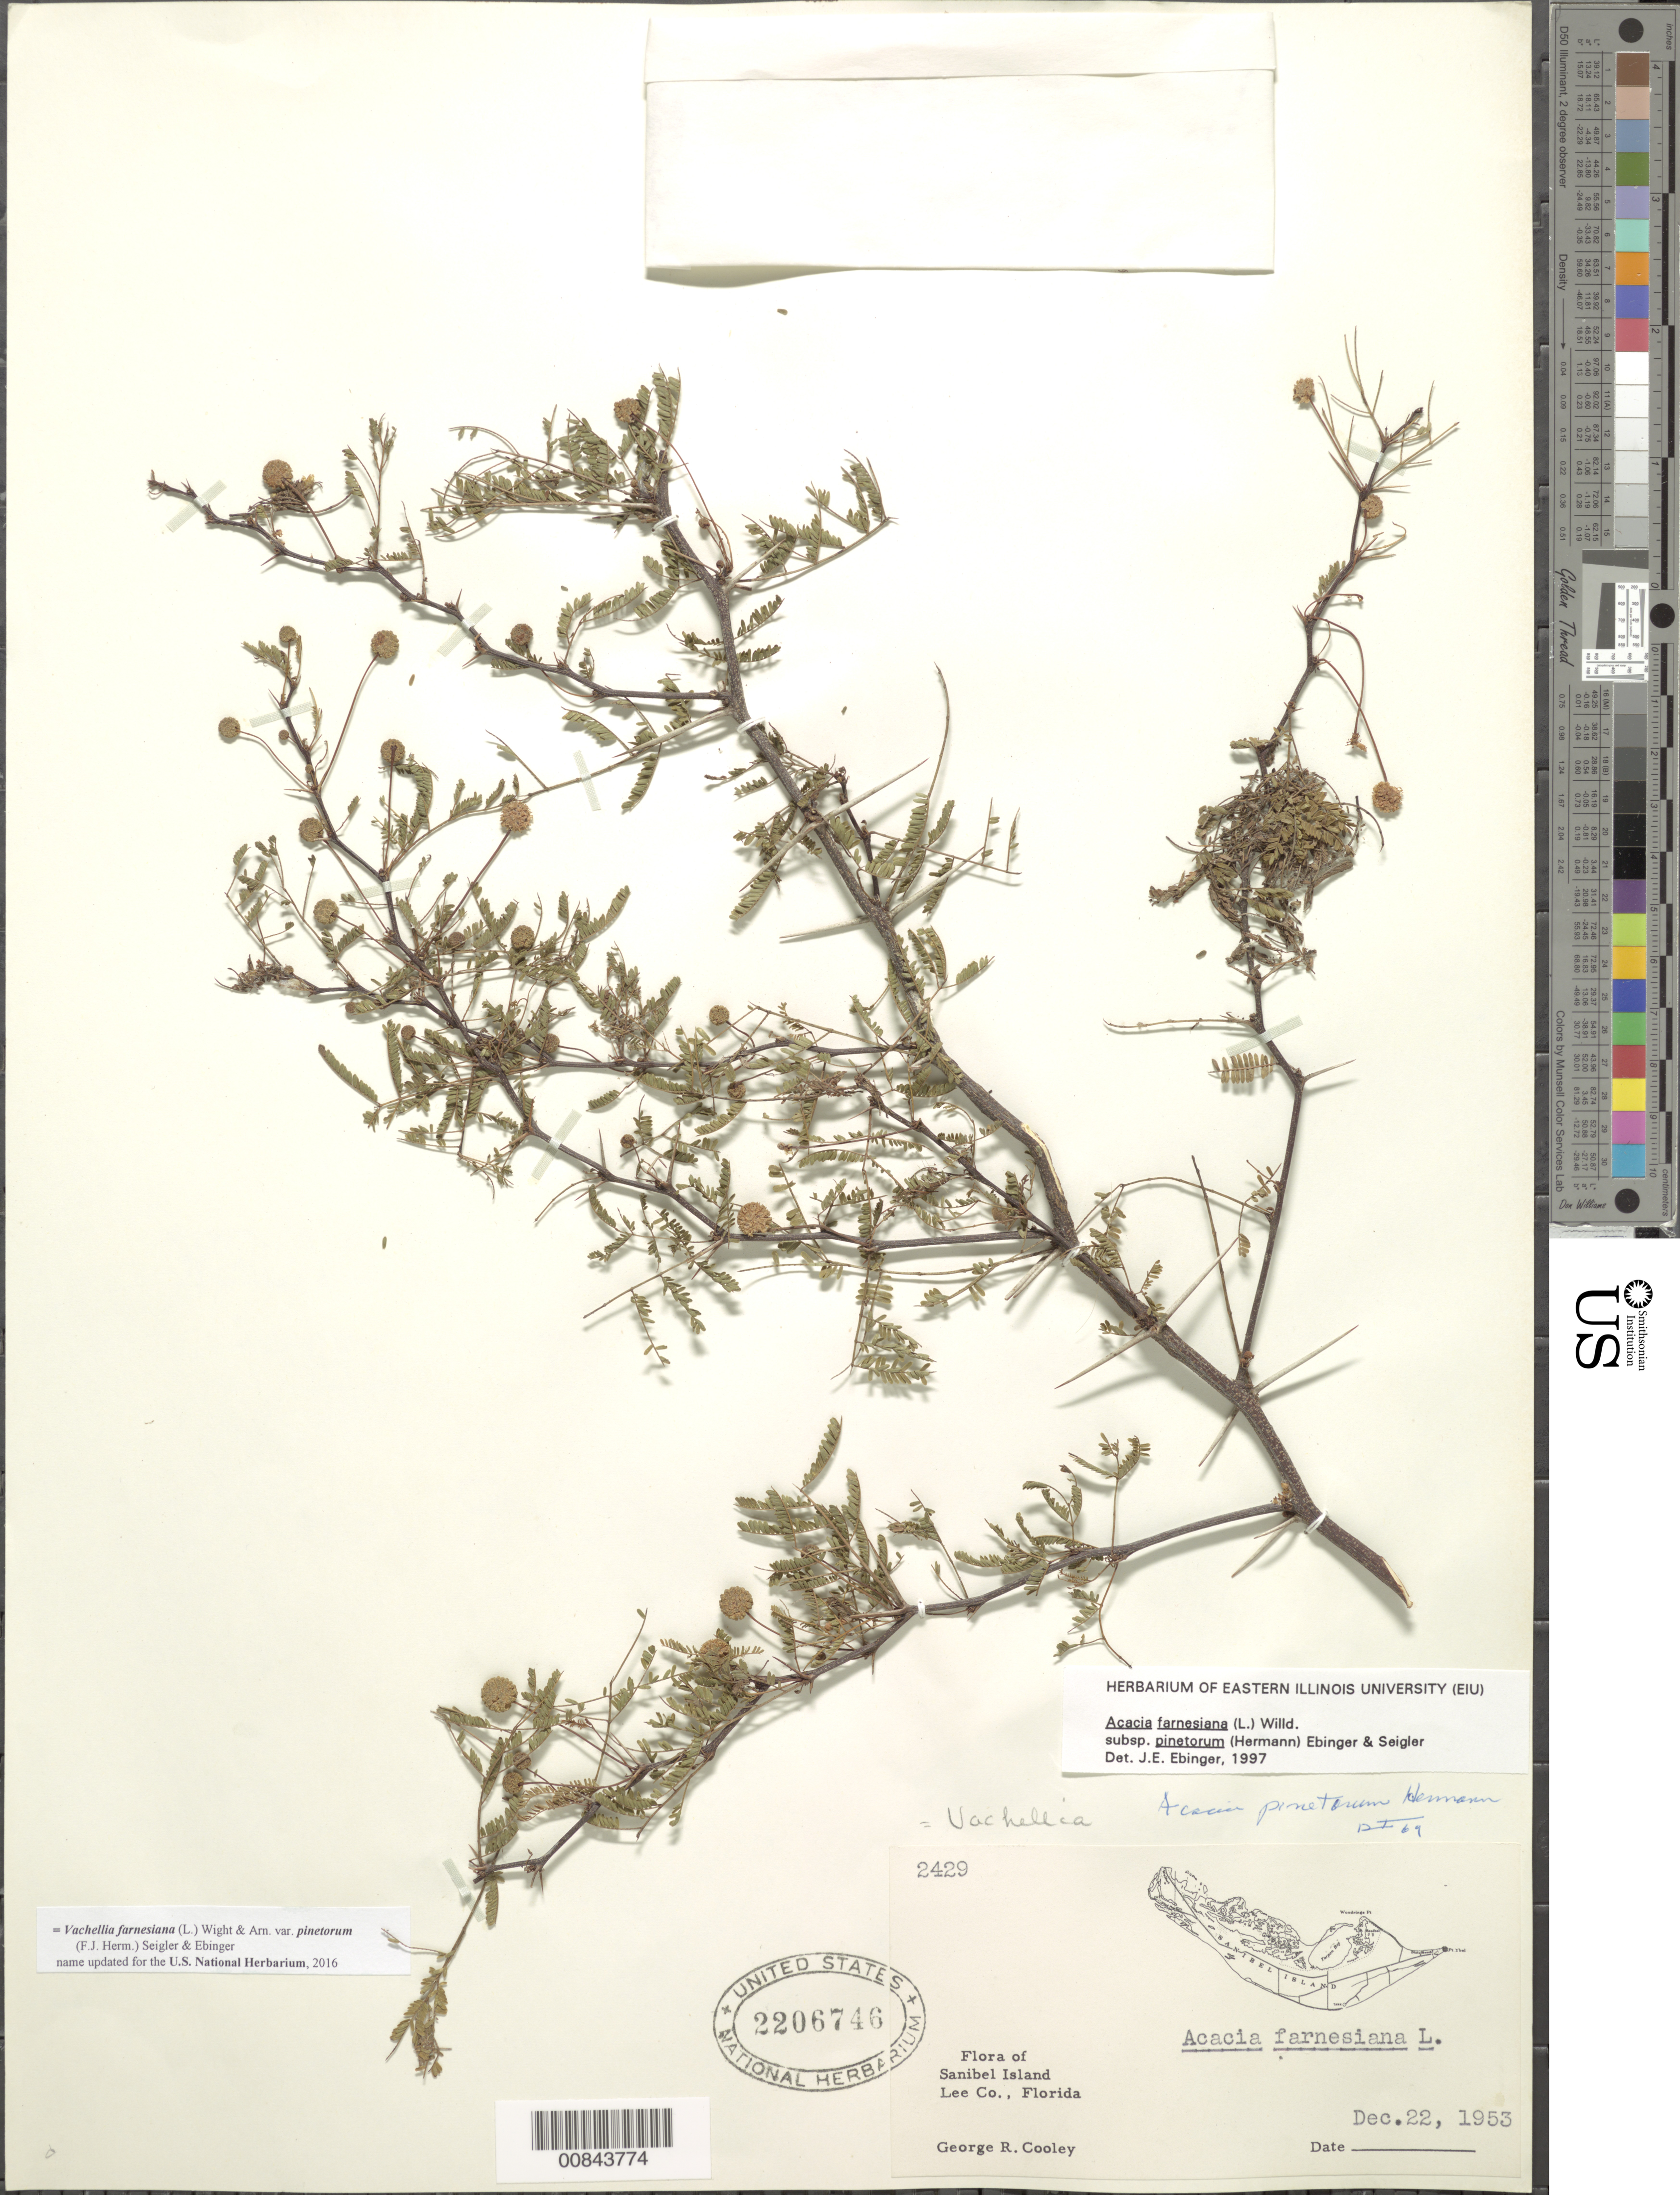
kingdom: Plantae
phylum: Tracheophyta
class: Magnoliopsida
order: Fabales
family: Fabaceae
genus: Vachellia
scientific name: Vachellia farnesiana var. farnesiana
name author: (L.) Wight & Arn.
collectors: G. R. Cooley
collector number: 2429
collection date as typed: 22 Dec 1953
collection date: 1953-12-22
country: United States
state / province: Florida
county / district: Lee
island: Sanibel Island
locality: Sanibel Island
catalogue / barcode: US 2206746